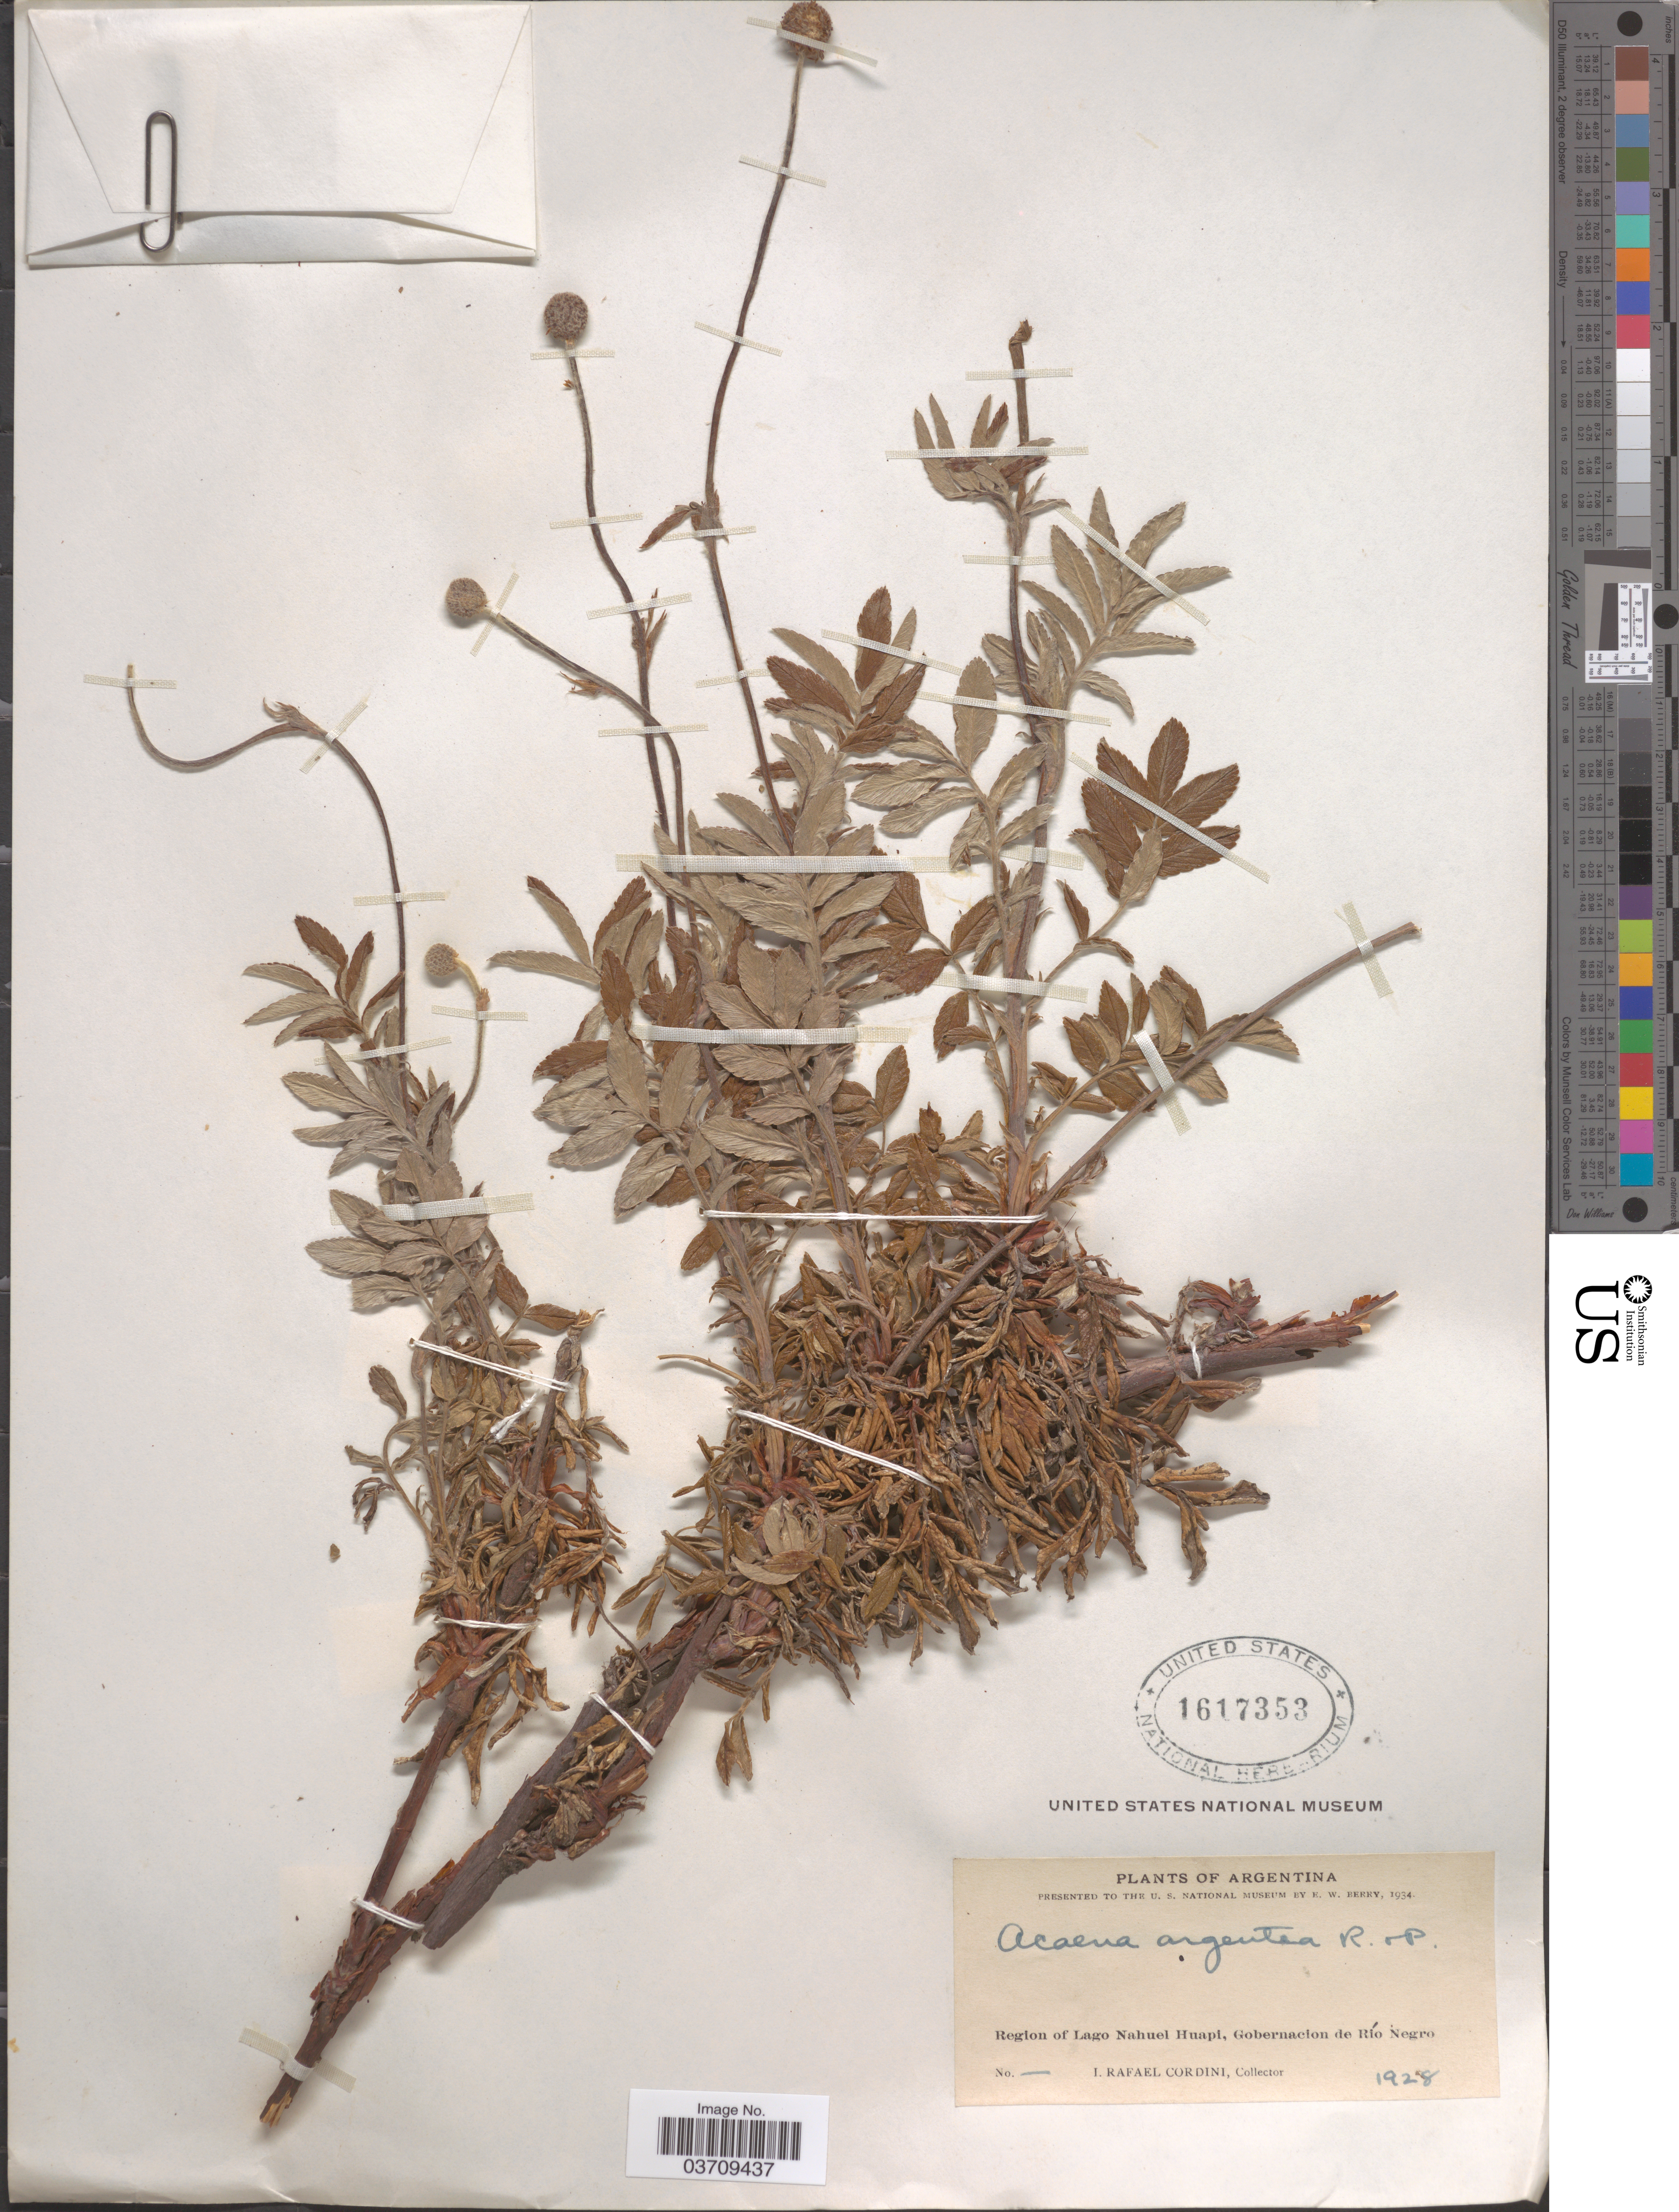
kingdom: Plantae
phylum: Tracheophyta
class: Magnoliopsida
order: Rosales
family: Rosaceae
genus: Acaena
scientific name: Acaena cylindristachya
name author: Ruiz & Pav.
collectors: I. Cordini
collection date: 1928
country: Argentina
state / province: Rio Negro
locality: Region of Lago Nahuel Huapi, Gobernacion de Río Negro.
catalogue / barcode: US 1617353